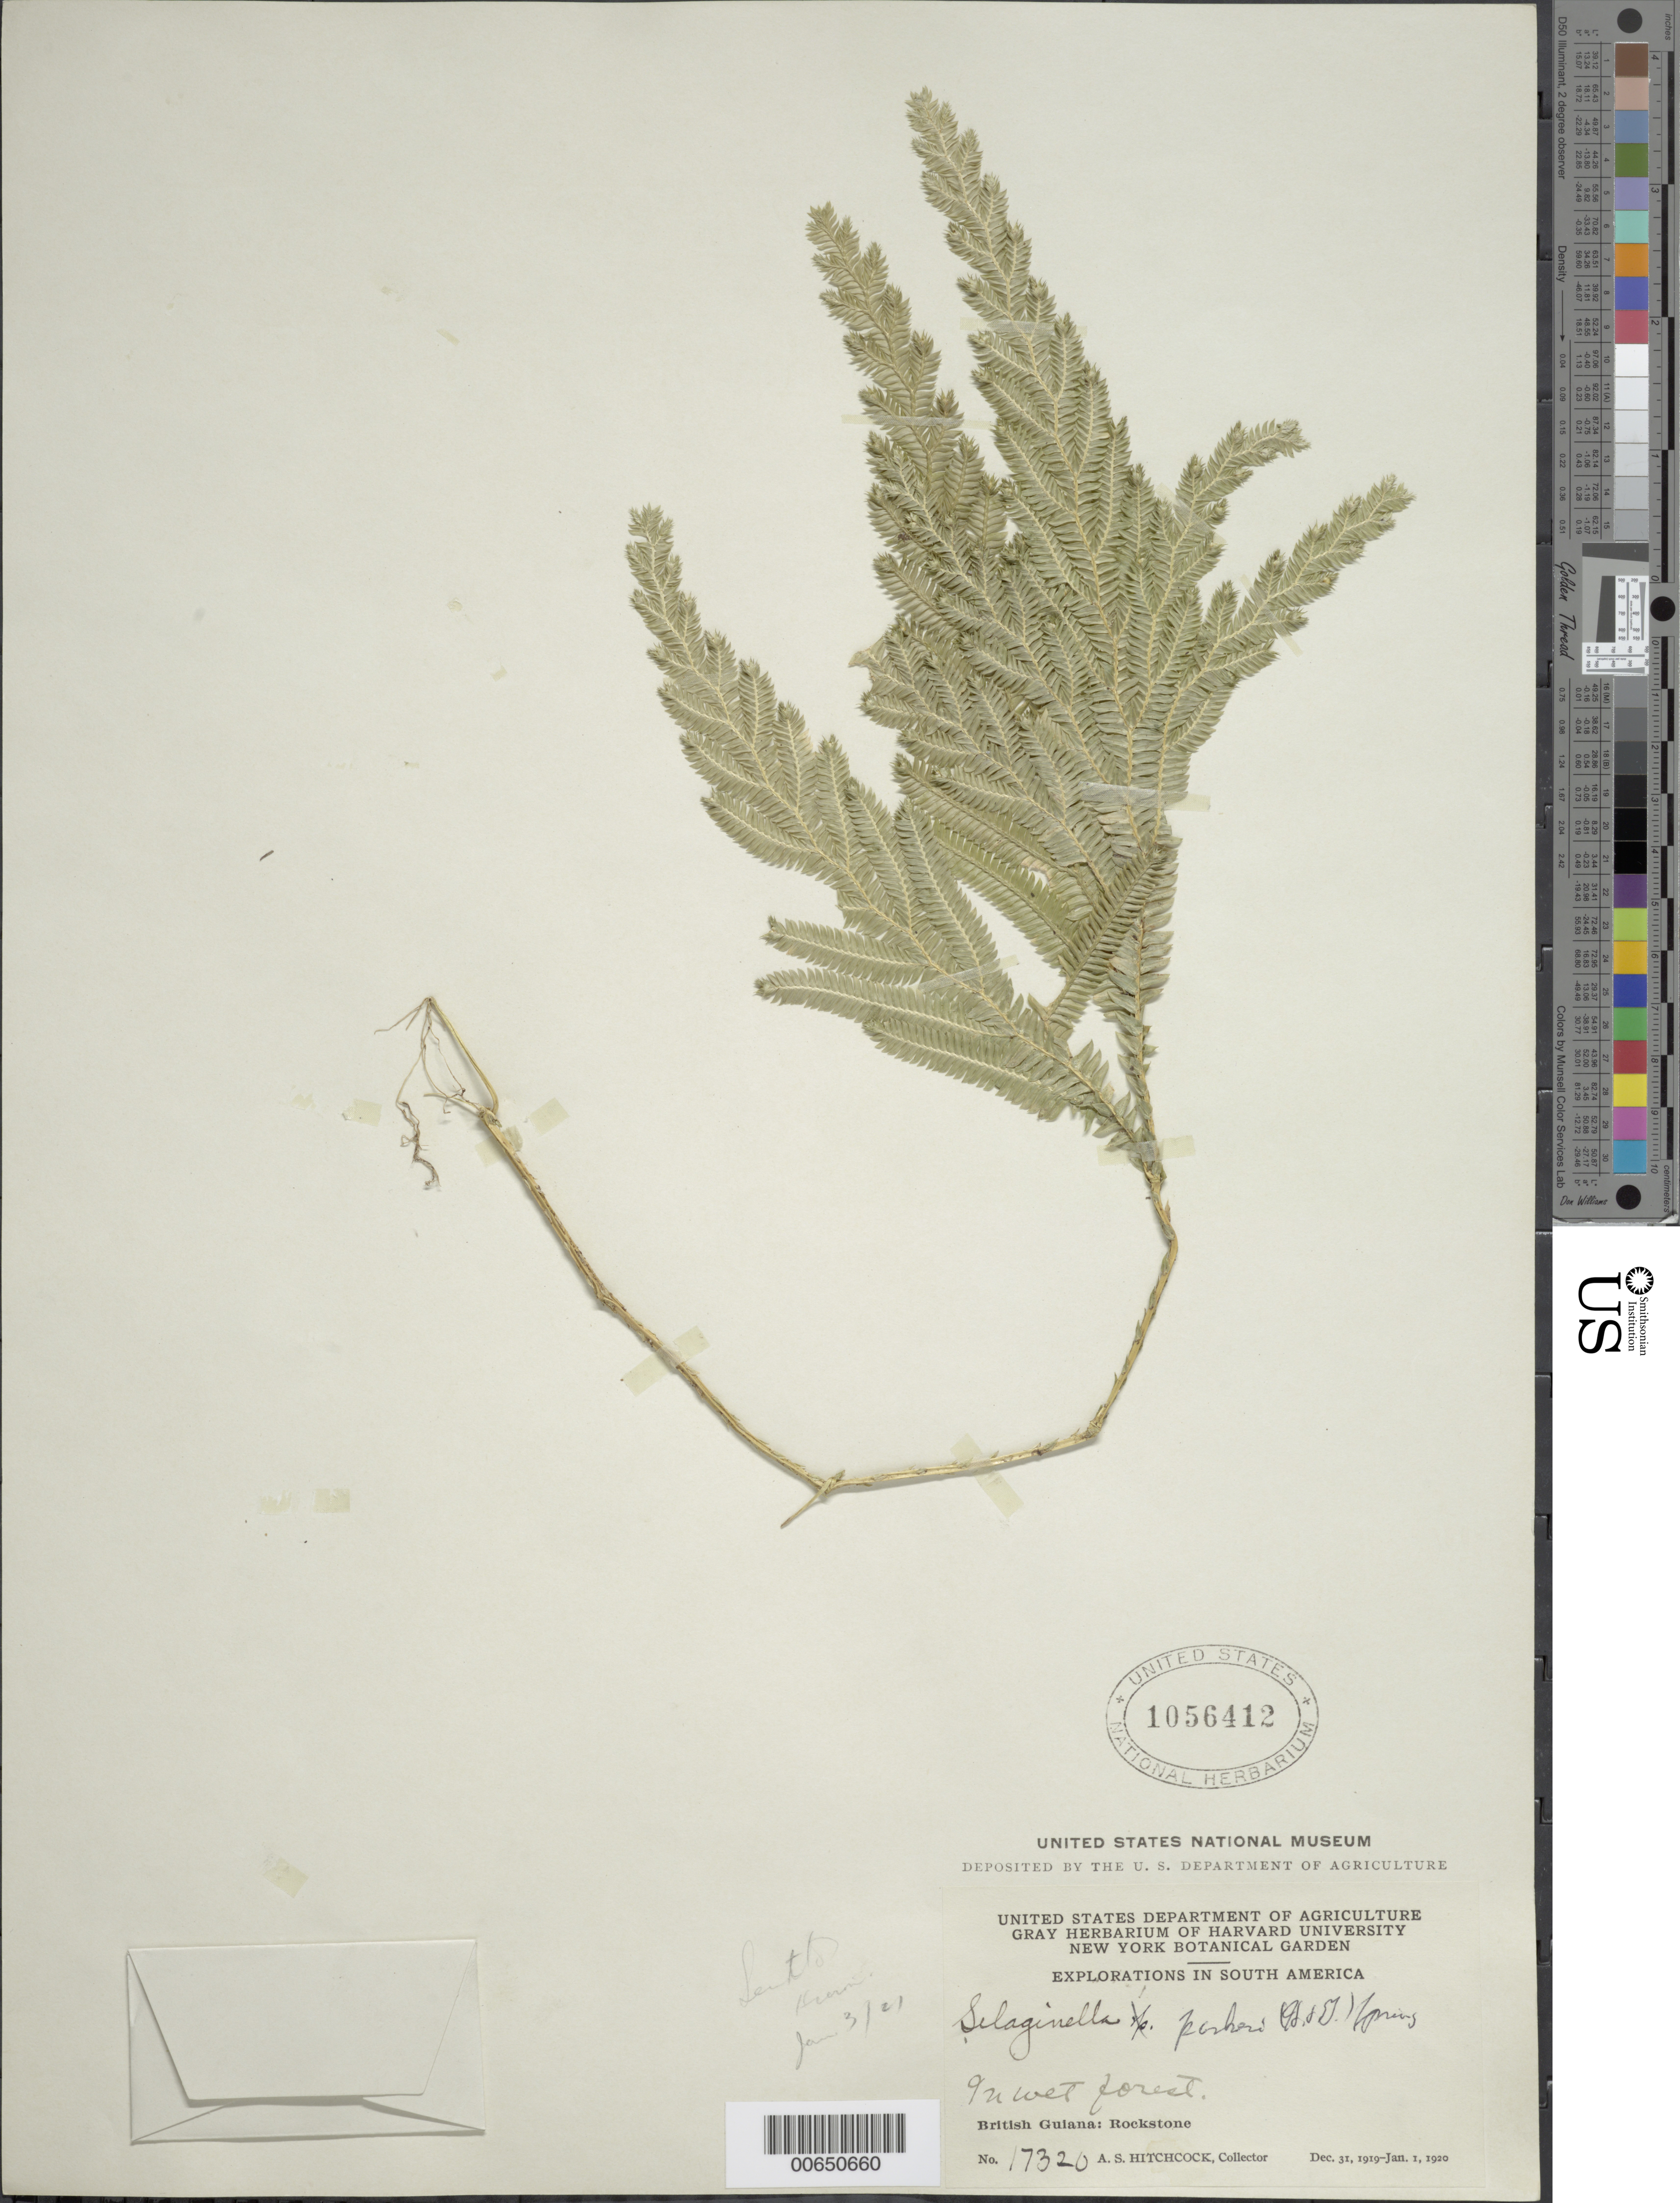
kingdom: Plantae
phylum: Tracheophyta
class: Lycopodiopsida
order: Selaginellales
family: Selaginellaceae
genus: Selaginella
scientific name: Selaginella parkeri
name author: (Hook. & Grev.) Spring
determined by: Lellinger, David B., (BOT), Smithsonian Institution - National Museum of Natural History (UNITED STATES)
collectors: A. S. Hitchcock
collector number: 17320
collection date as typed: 31-Dec-19 to 1-Jan-20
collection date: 1919-12-31/1920-01-01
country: Guyana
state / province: U. Demerara-Berbice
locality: Rockstone, on the Essequibo River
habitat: Wet forest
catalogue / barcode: US 1056412